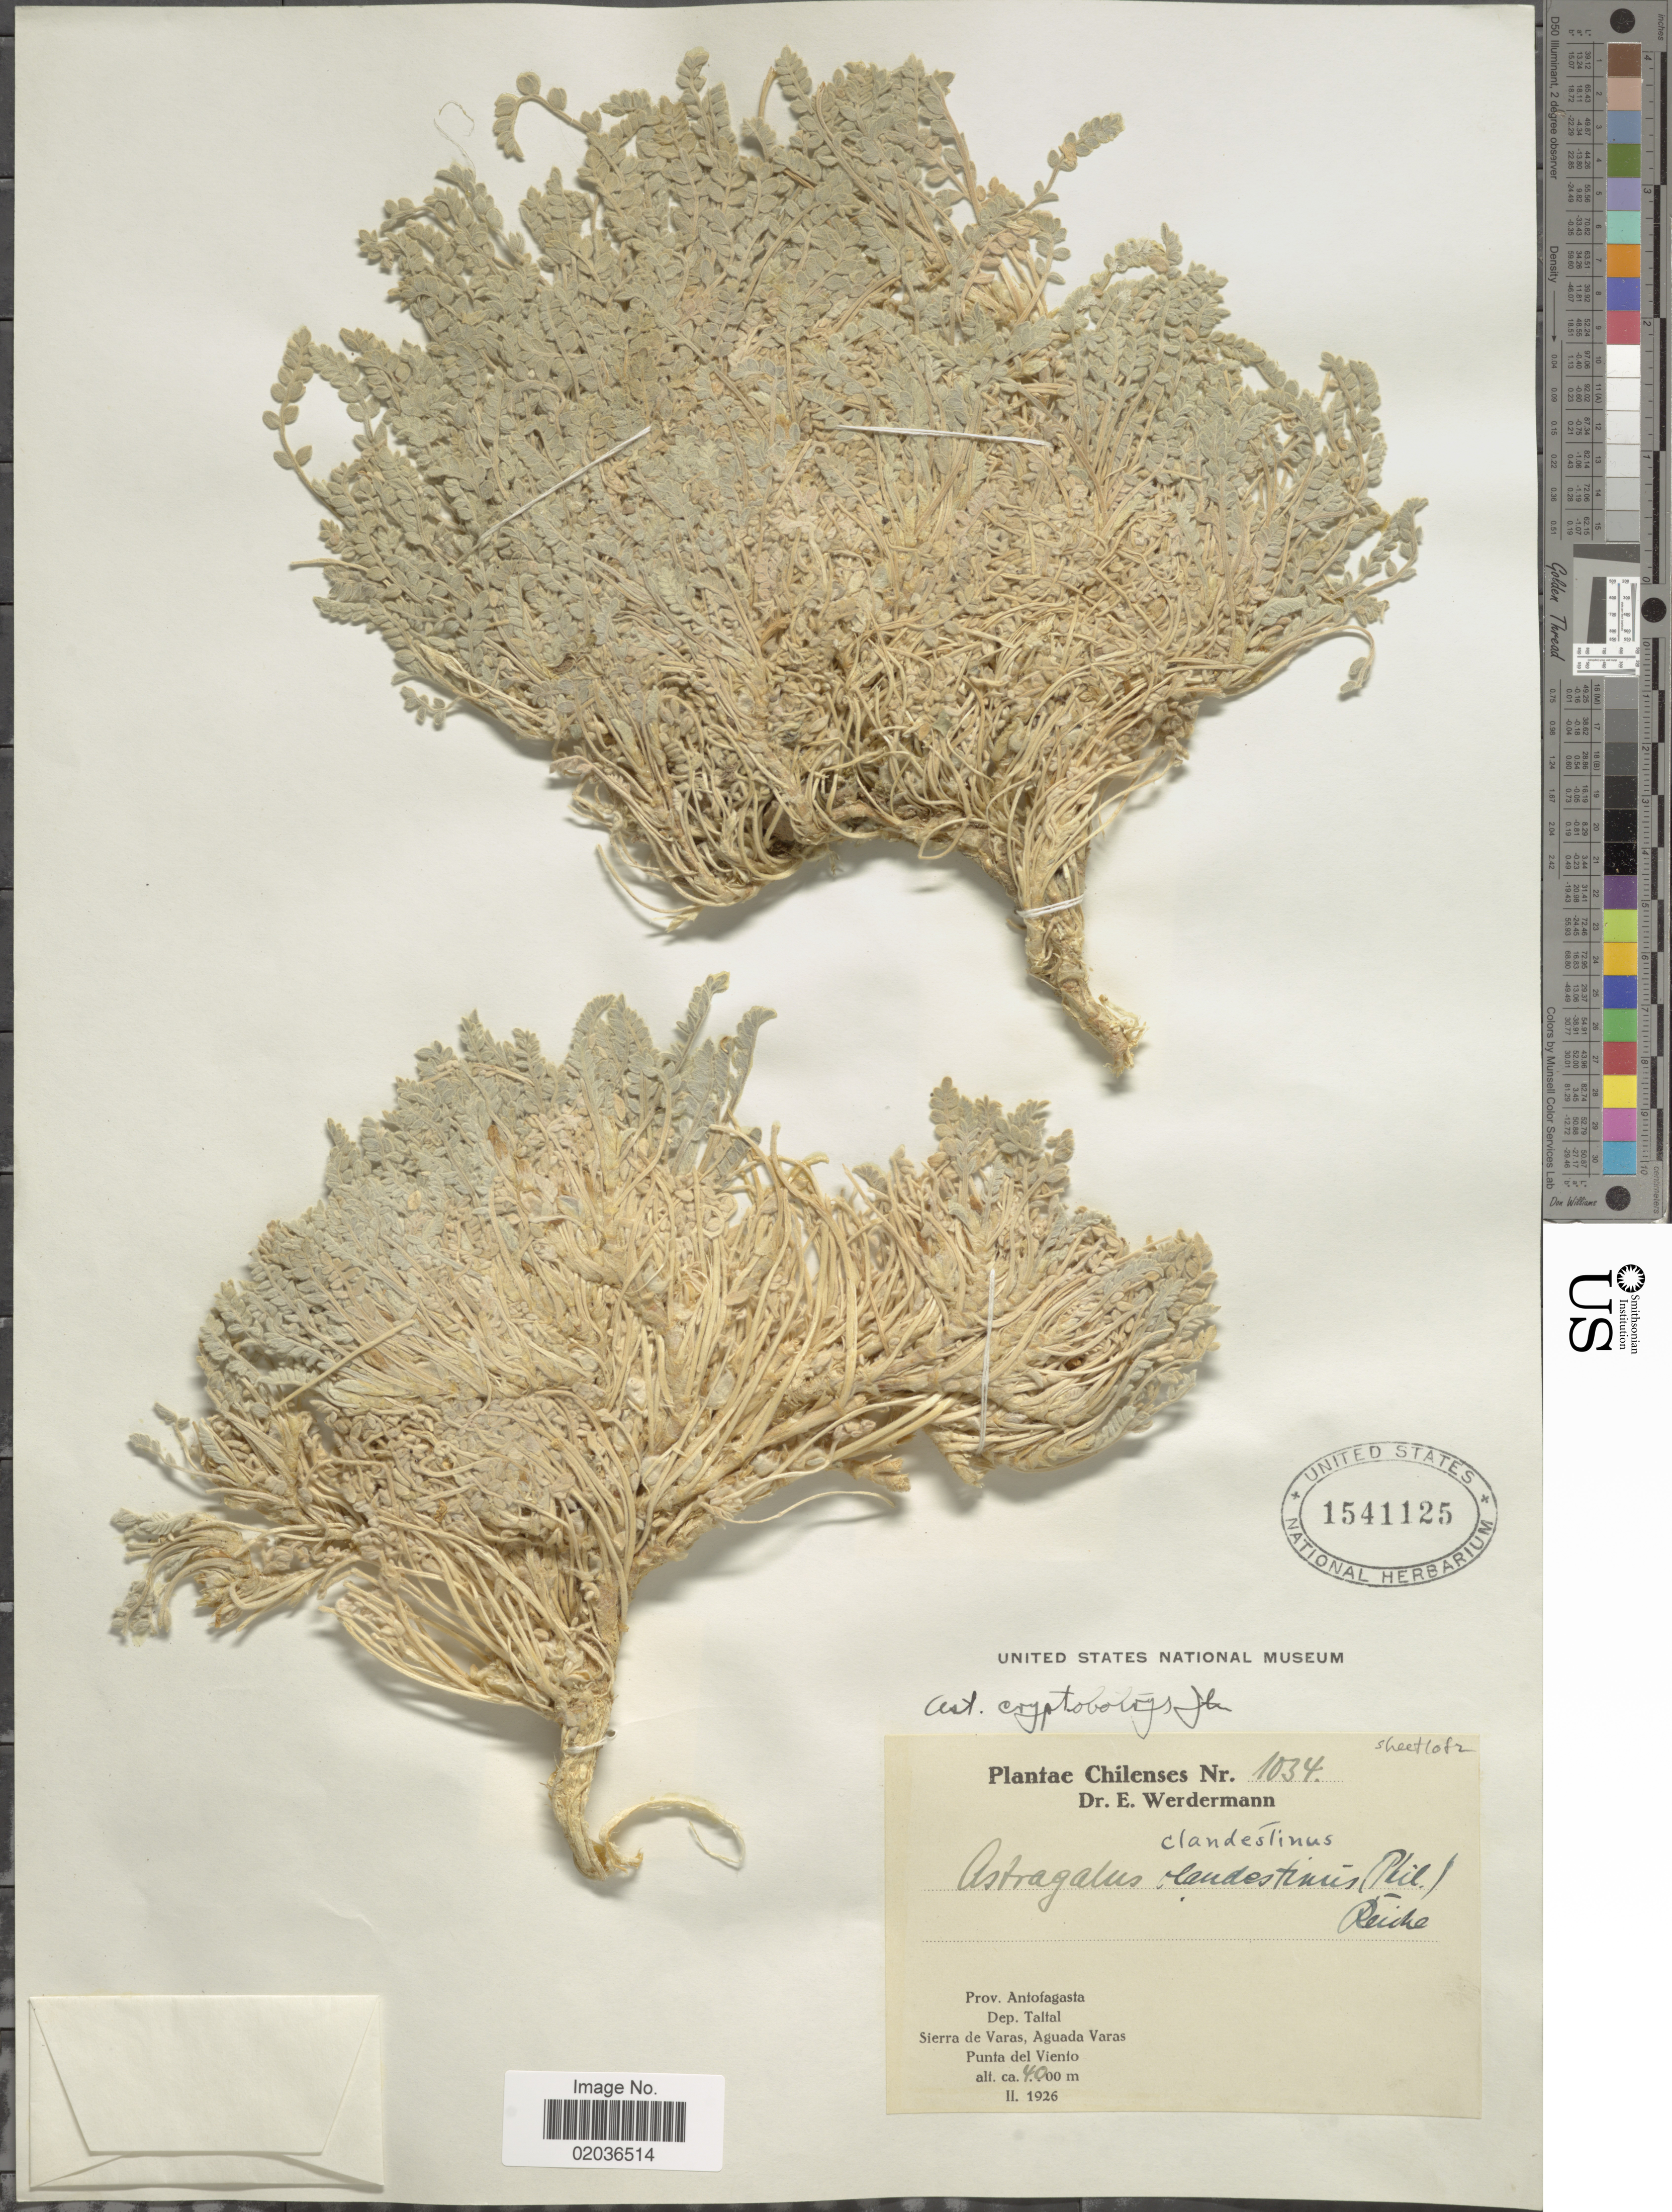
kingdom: Plantae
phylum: Tracheophyta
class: Magnoliopsida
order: Fabales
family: Fabaceae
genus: Astragalus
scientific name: Astragalus cryptobotrys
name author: I.M. Johnst.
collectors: E. Werdermann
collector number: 1034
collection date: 1926-02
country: Chile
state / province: Antofagasta (II)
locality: Prov. Antofagasta, Dep. Taltal. Sierra de Varas, Aguada Varas. Punta del Viento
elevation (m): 4000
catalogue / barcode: US 1541125